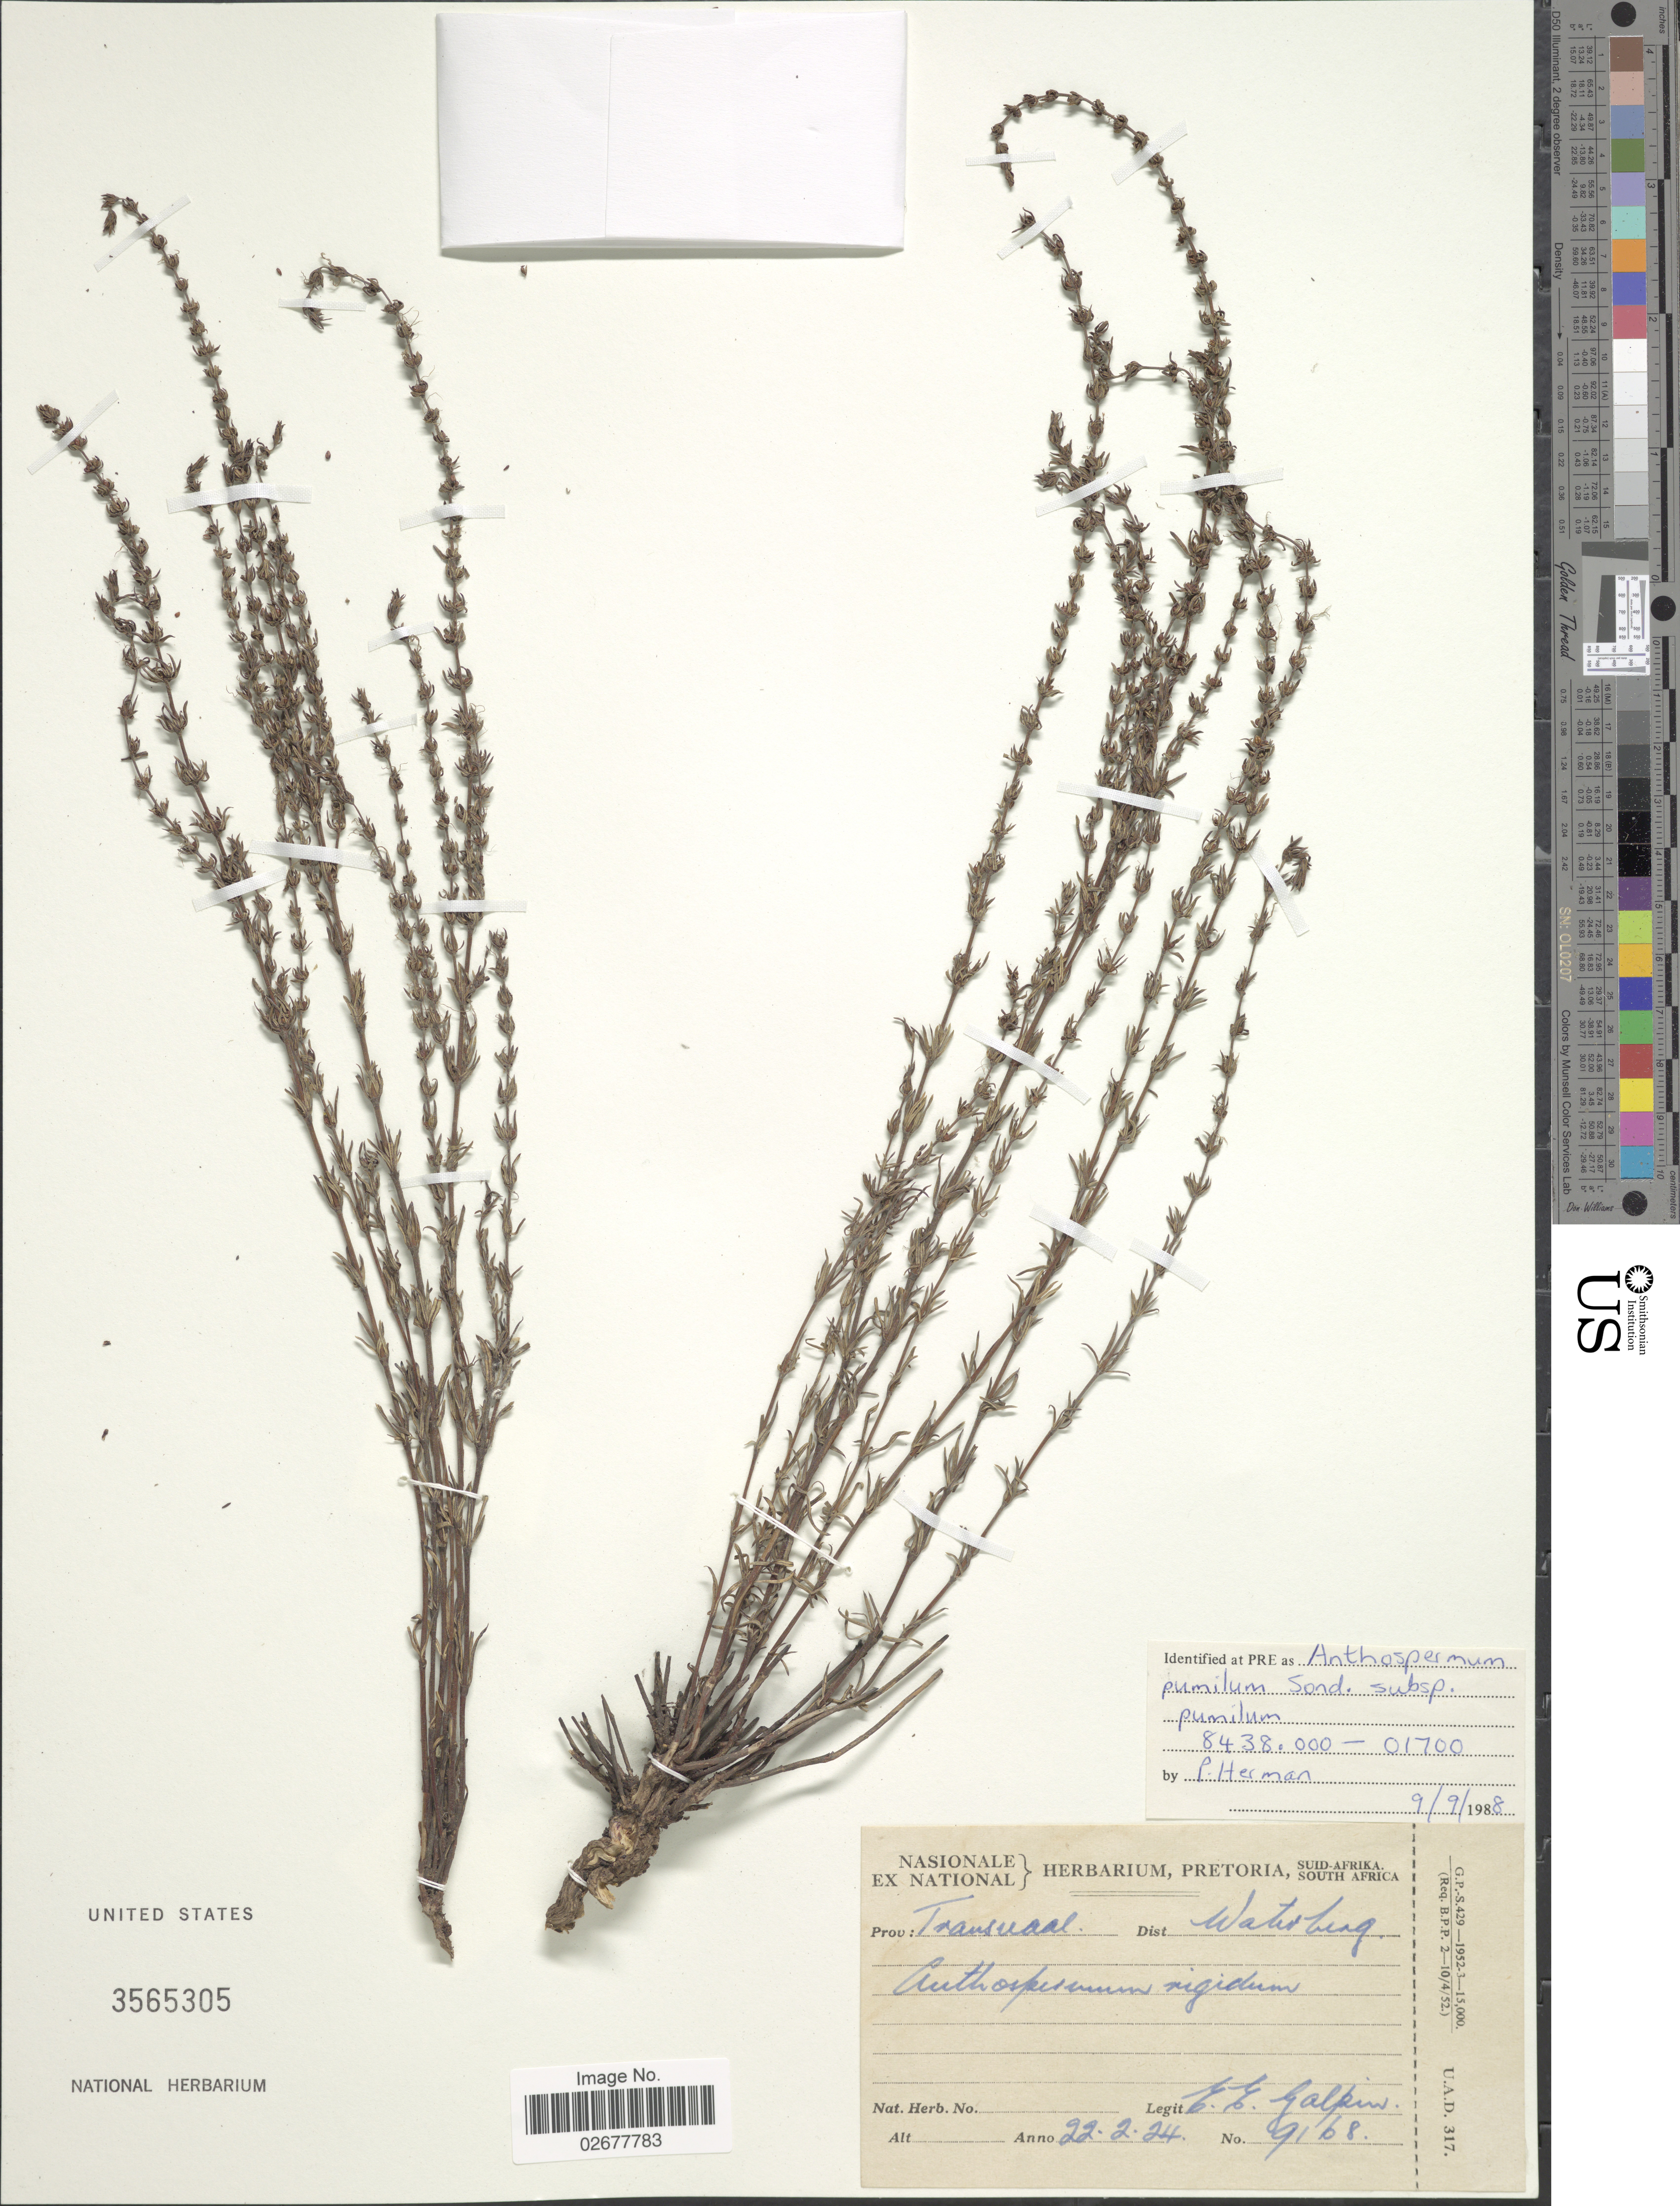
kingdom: Plantae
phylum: Tracheophyta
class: Magnoliopsida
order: Gentianales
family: Rubiaceae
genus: Anthospermum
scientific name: Anthospermum pumilum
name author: Sond.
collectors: E. Galpin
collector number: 9168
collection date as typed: Transcribed d/m/y: 22/2/24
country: South Africa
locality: Prov: Transvaal. Dist: Waterberg.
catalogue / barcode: US 3565305